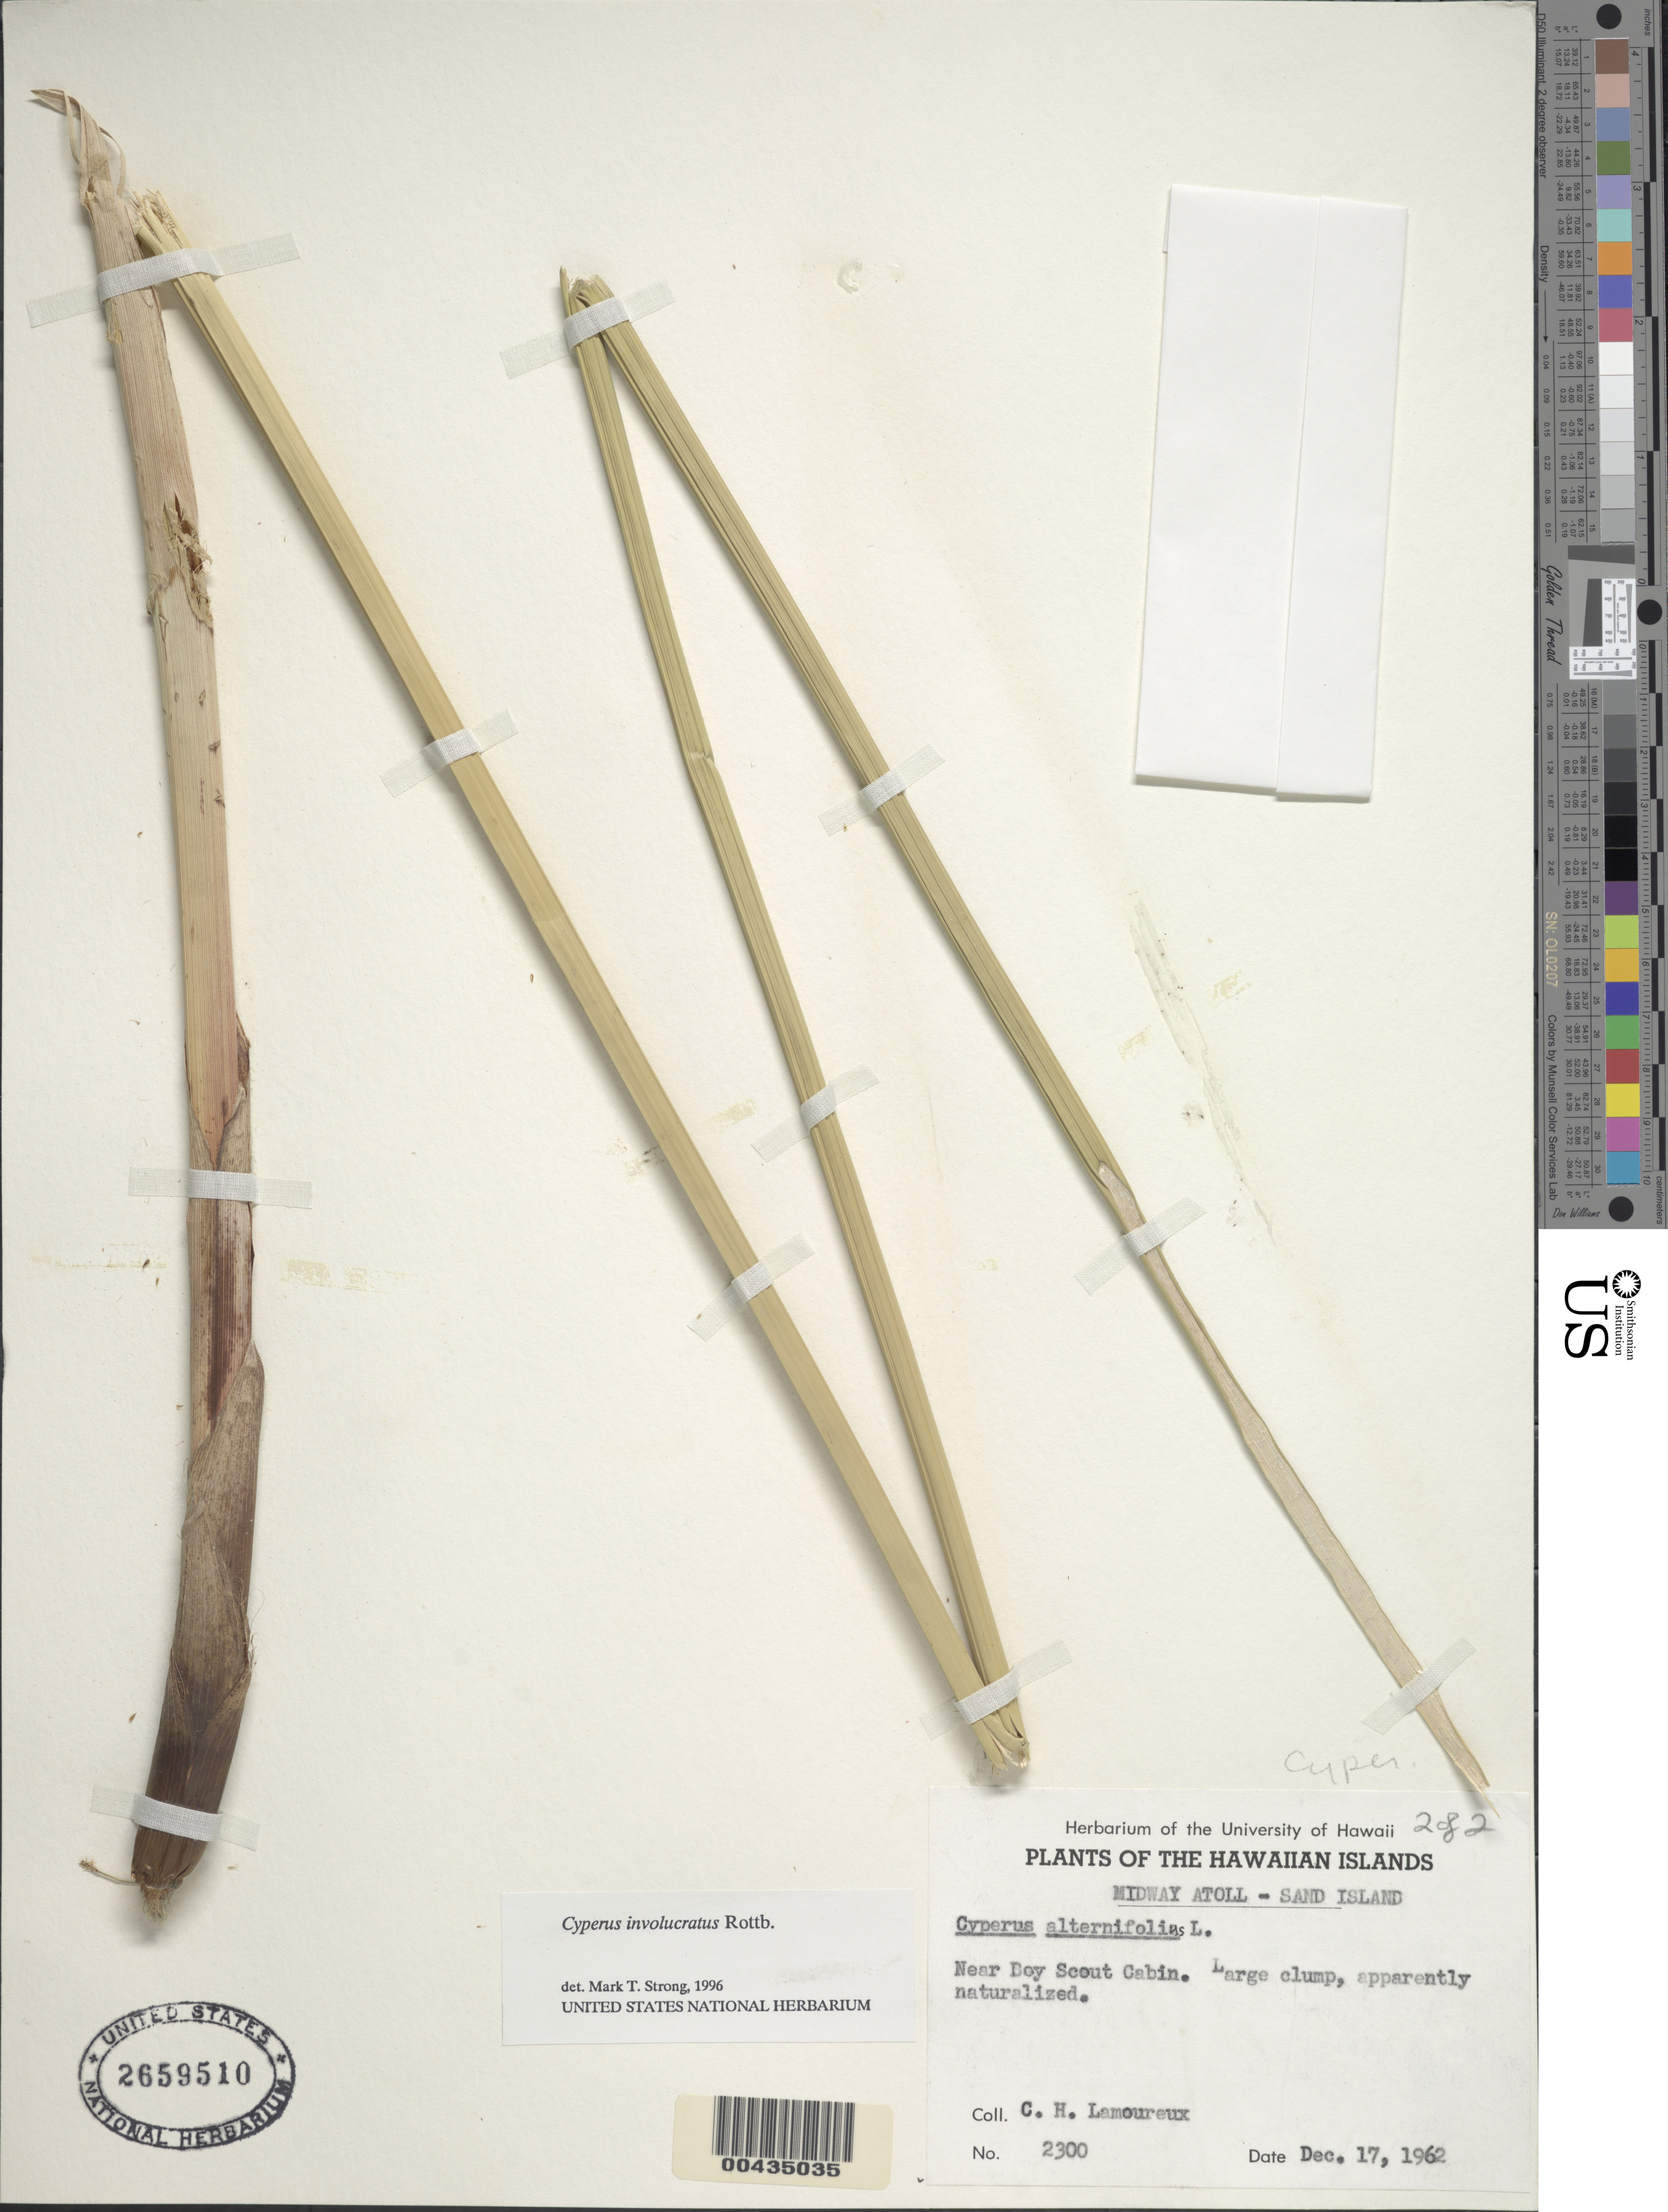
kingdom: Plantae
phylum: Tracheophyta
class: Liliopsida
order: Poales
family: Cyperaceae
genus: Cyperus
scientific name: Cyperus involucratus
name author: Rottb.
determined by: Strong, M. T., (US), Smithsonian Institution - National Museum of Natural History (UNITED STATES)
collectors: C. H. Lamoureux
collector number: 2300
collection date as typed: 17 Dec 1962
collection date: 1962-12-17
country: U.S. Administered Pacific Islands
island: Midway Atoll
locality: Near Boy Scout cabin, Sand Islet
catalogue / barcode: US 2659510